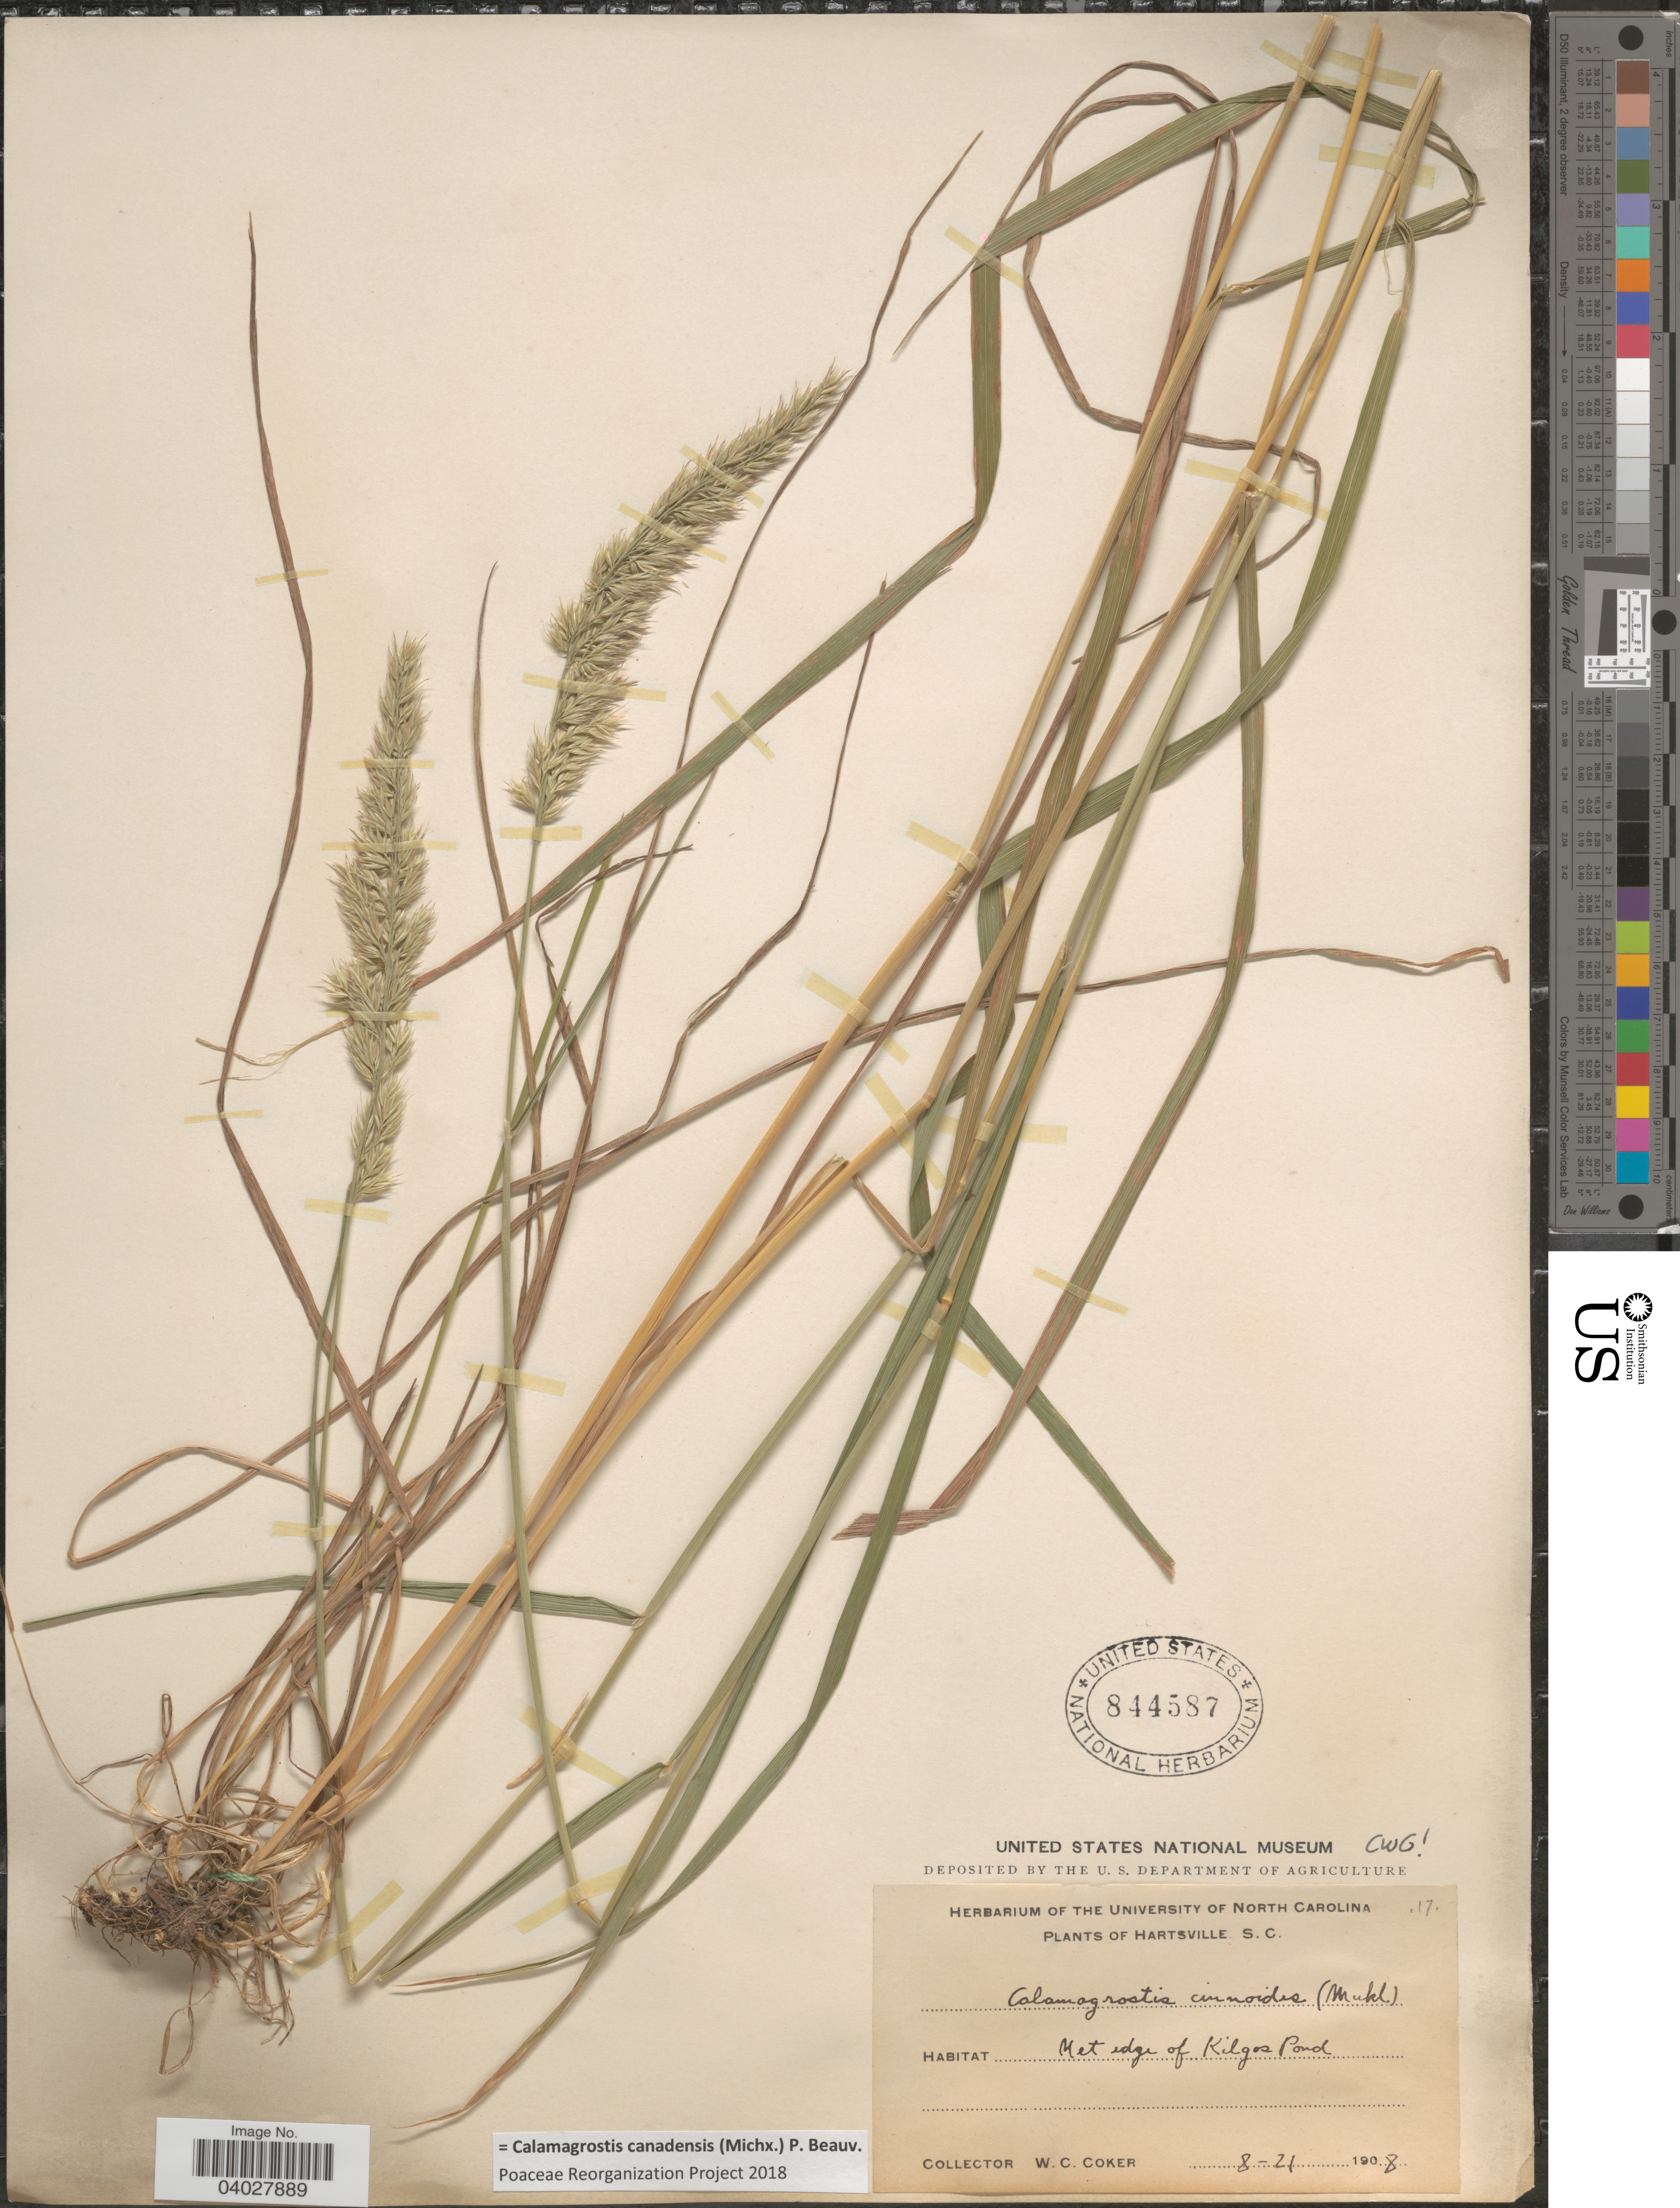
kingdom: Plantae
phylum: Tracheophyta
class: Liliopsida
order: Poales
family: Poaceae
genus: Calamagrostis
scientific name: Calamagrostis canadensis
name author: (Michx.) P. Beauv.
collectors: W. Coker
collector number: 17?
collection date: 1908-08-21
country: United States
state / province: North Carolina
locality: Hartsville. Wet edge of Kilgos Pond.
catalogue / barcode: US 844587